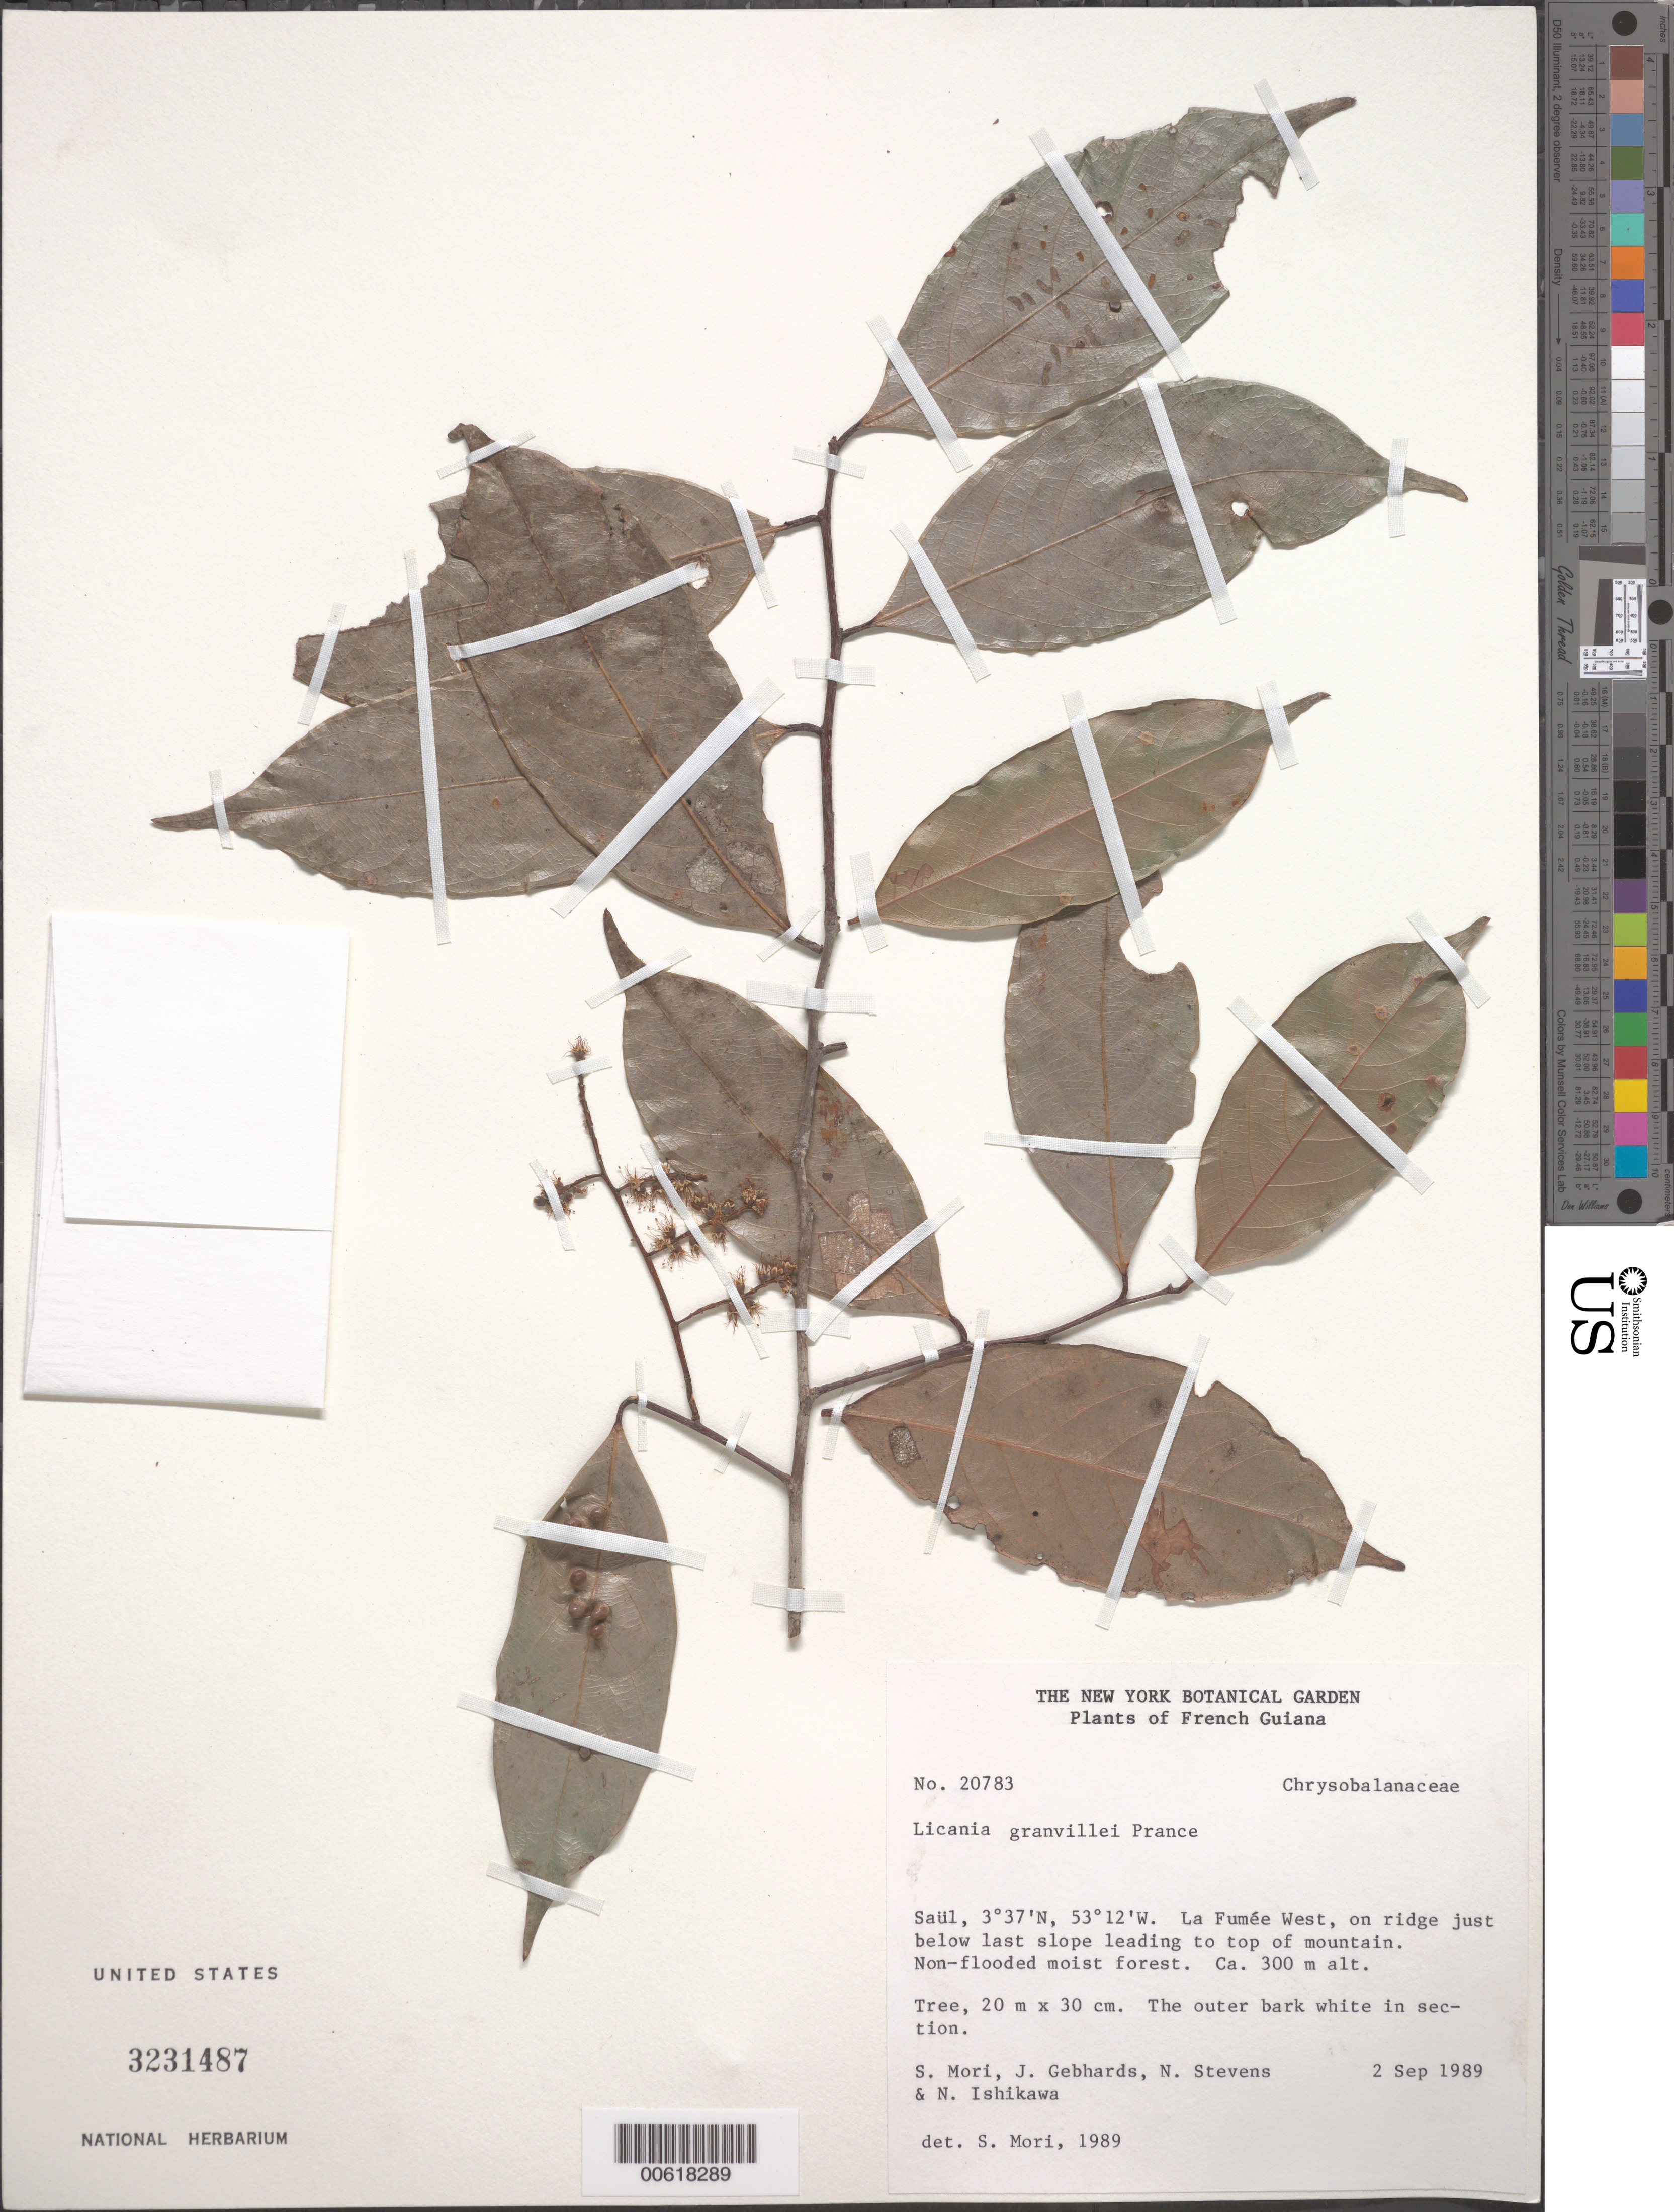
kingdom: Plantae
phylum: Tracheophyta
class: Magnoliopsida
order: Malpighiales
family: Chrysobalanaceae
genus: Leptobalanus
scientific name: Leptobalanus granvillei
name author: (Prance) Sothers & Prance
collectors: S. Mori, J. Gebhards, N. Stevens & N. Ishikawa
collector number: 20783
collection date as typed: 2-Sep-89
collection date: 1989-09-02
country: French Guiana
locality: Saül, La Fumée West, on ridge just below last slope leading to top of mountain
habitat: Non-flooded moist forest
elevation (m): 300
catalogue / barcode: US 3231487